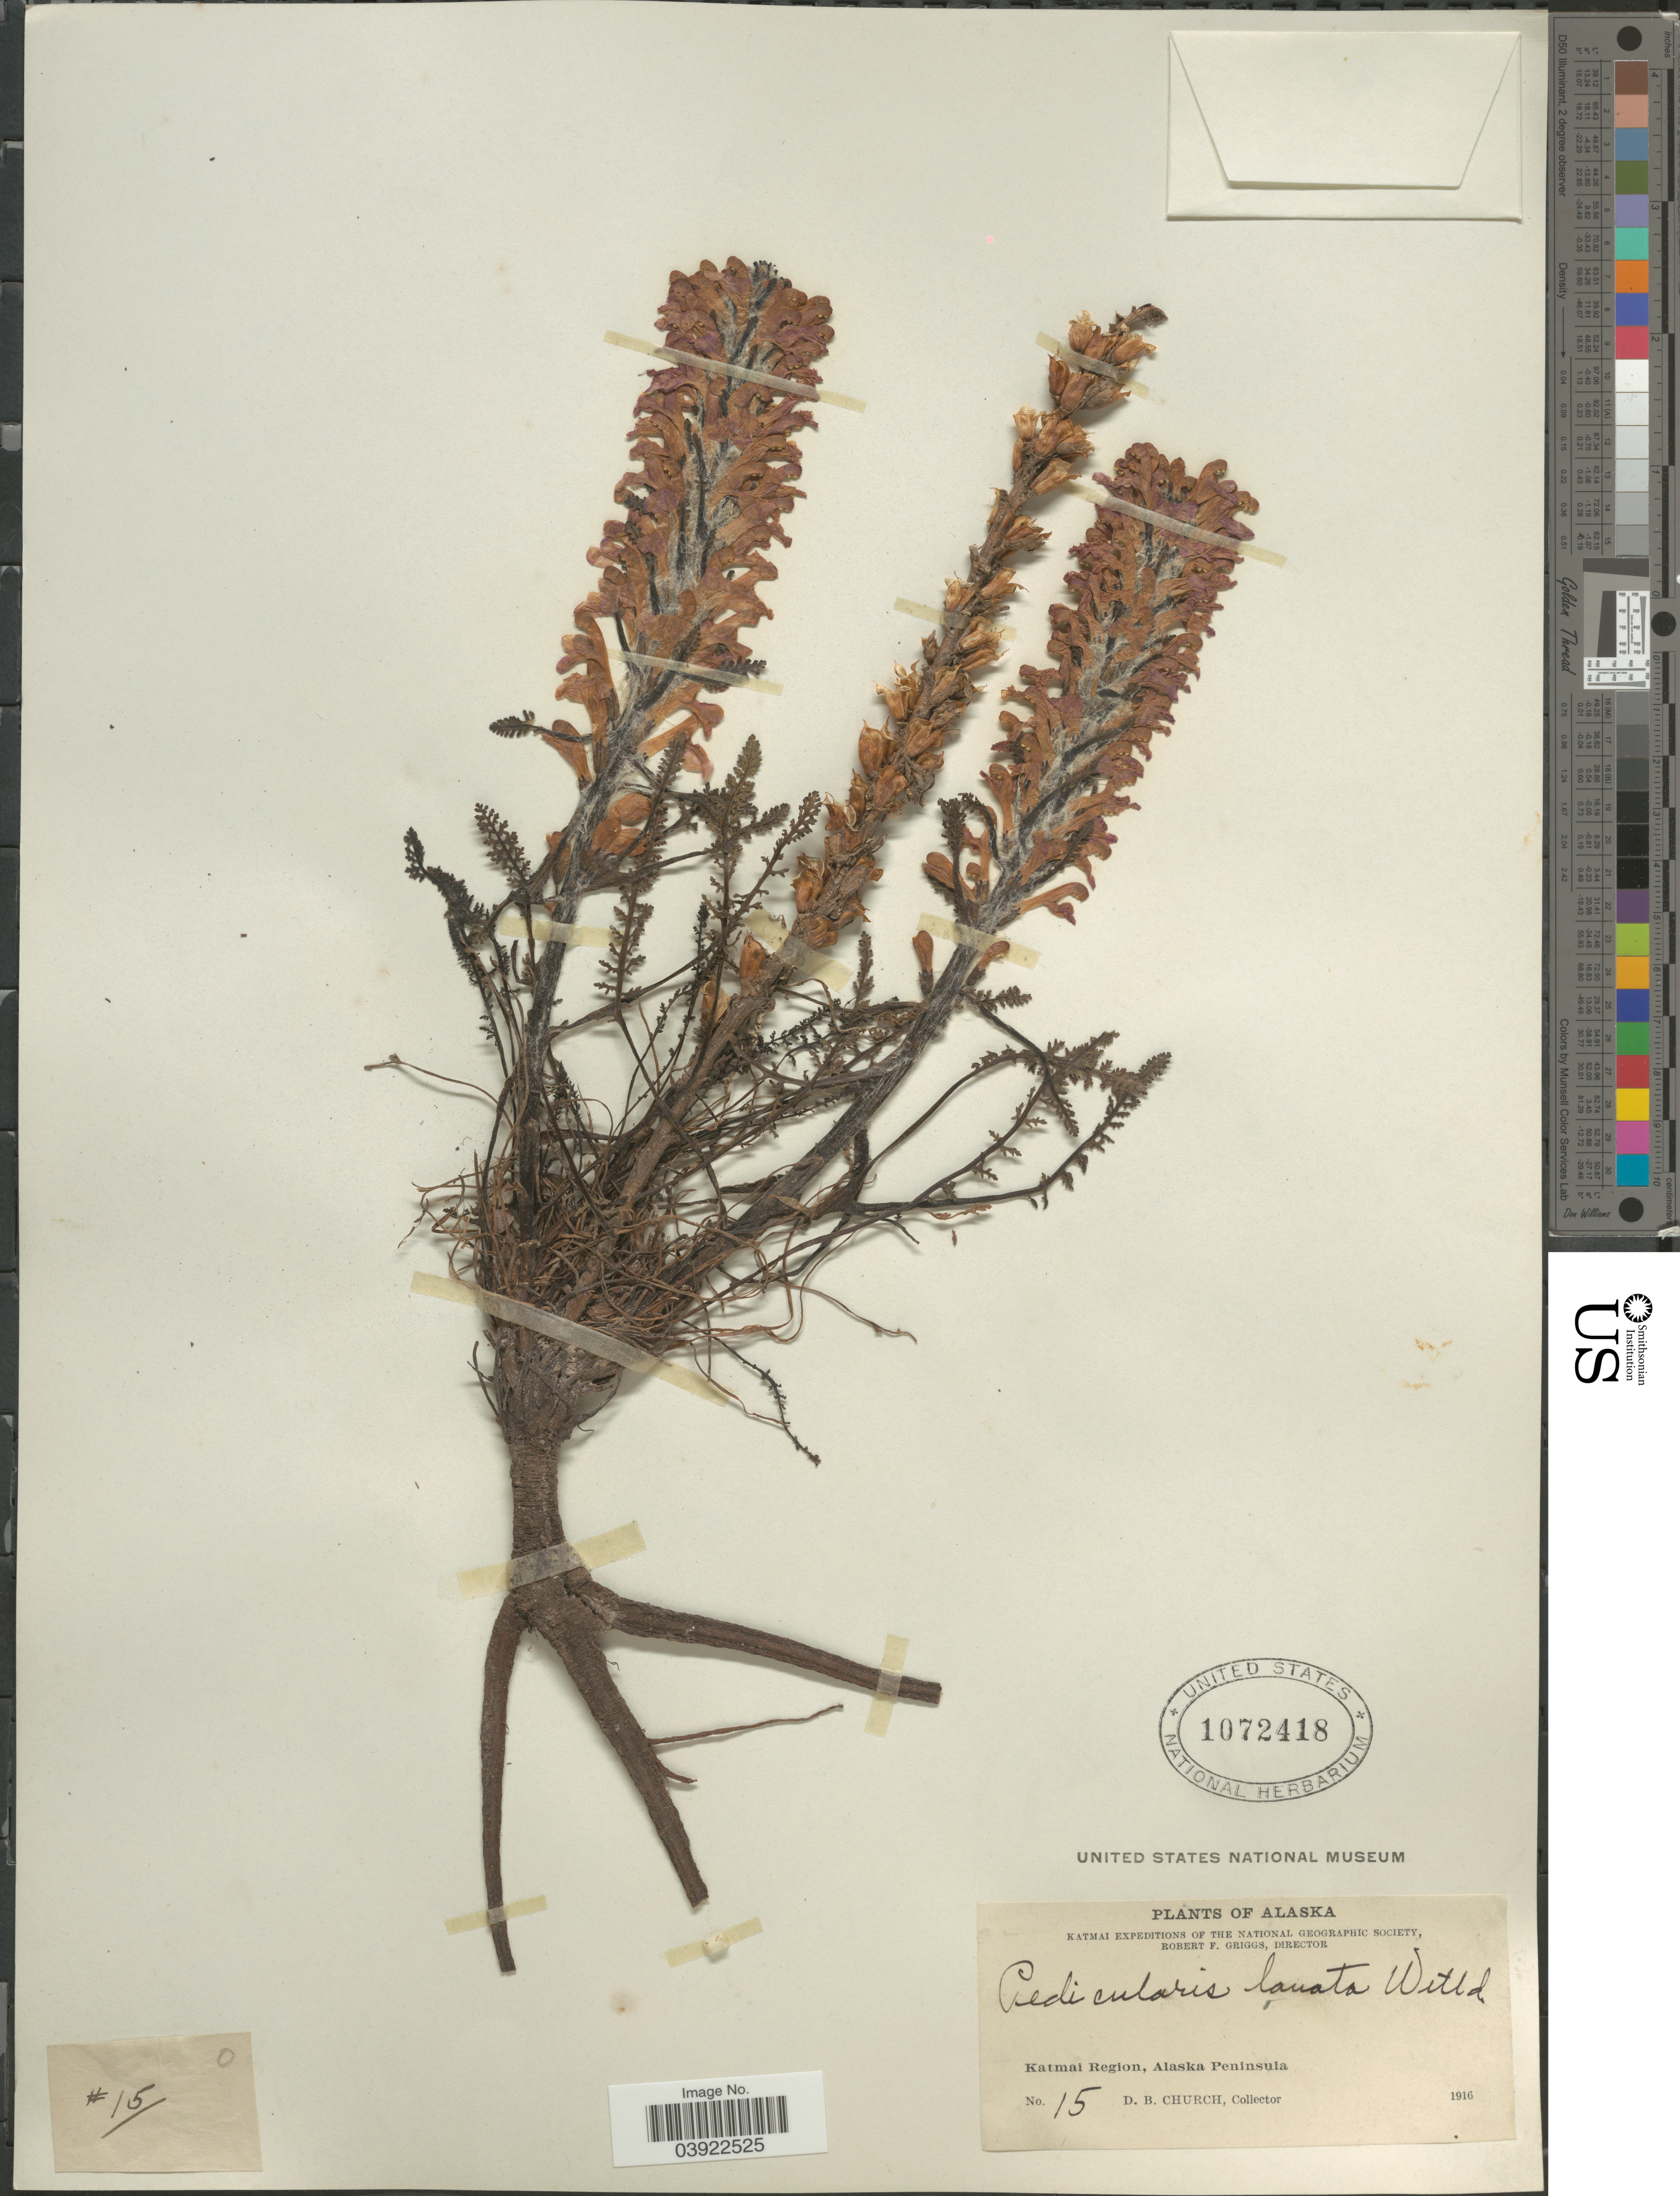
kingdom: Plantae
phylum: Tracheophyta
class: Magnoliopsida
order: Lamiales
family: Orobanchaceae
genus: Pedicularis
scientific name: Pedicularis lanata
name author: Willd. ex Cham. & Schltdl.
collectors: D. Church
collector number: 15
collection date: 1916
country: United States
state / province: Alaska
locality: Katmai Region, Alaska Peninsula.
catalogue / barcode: US 1072418